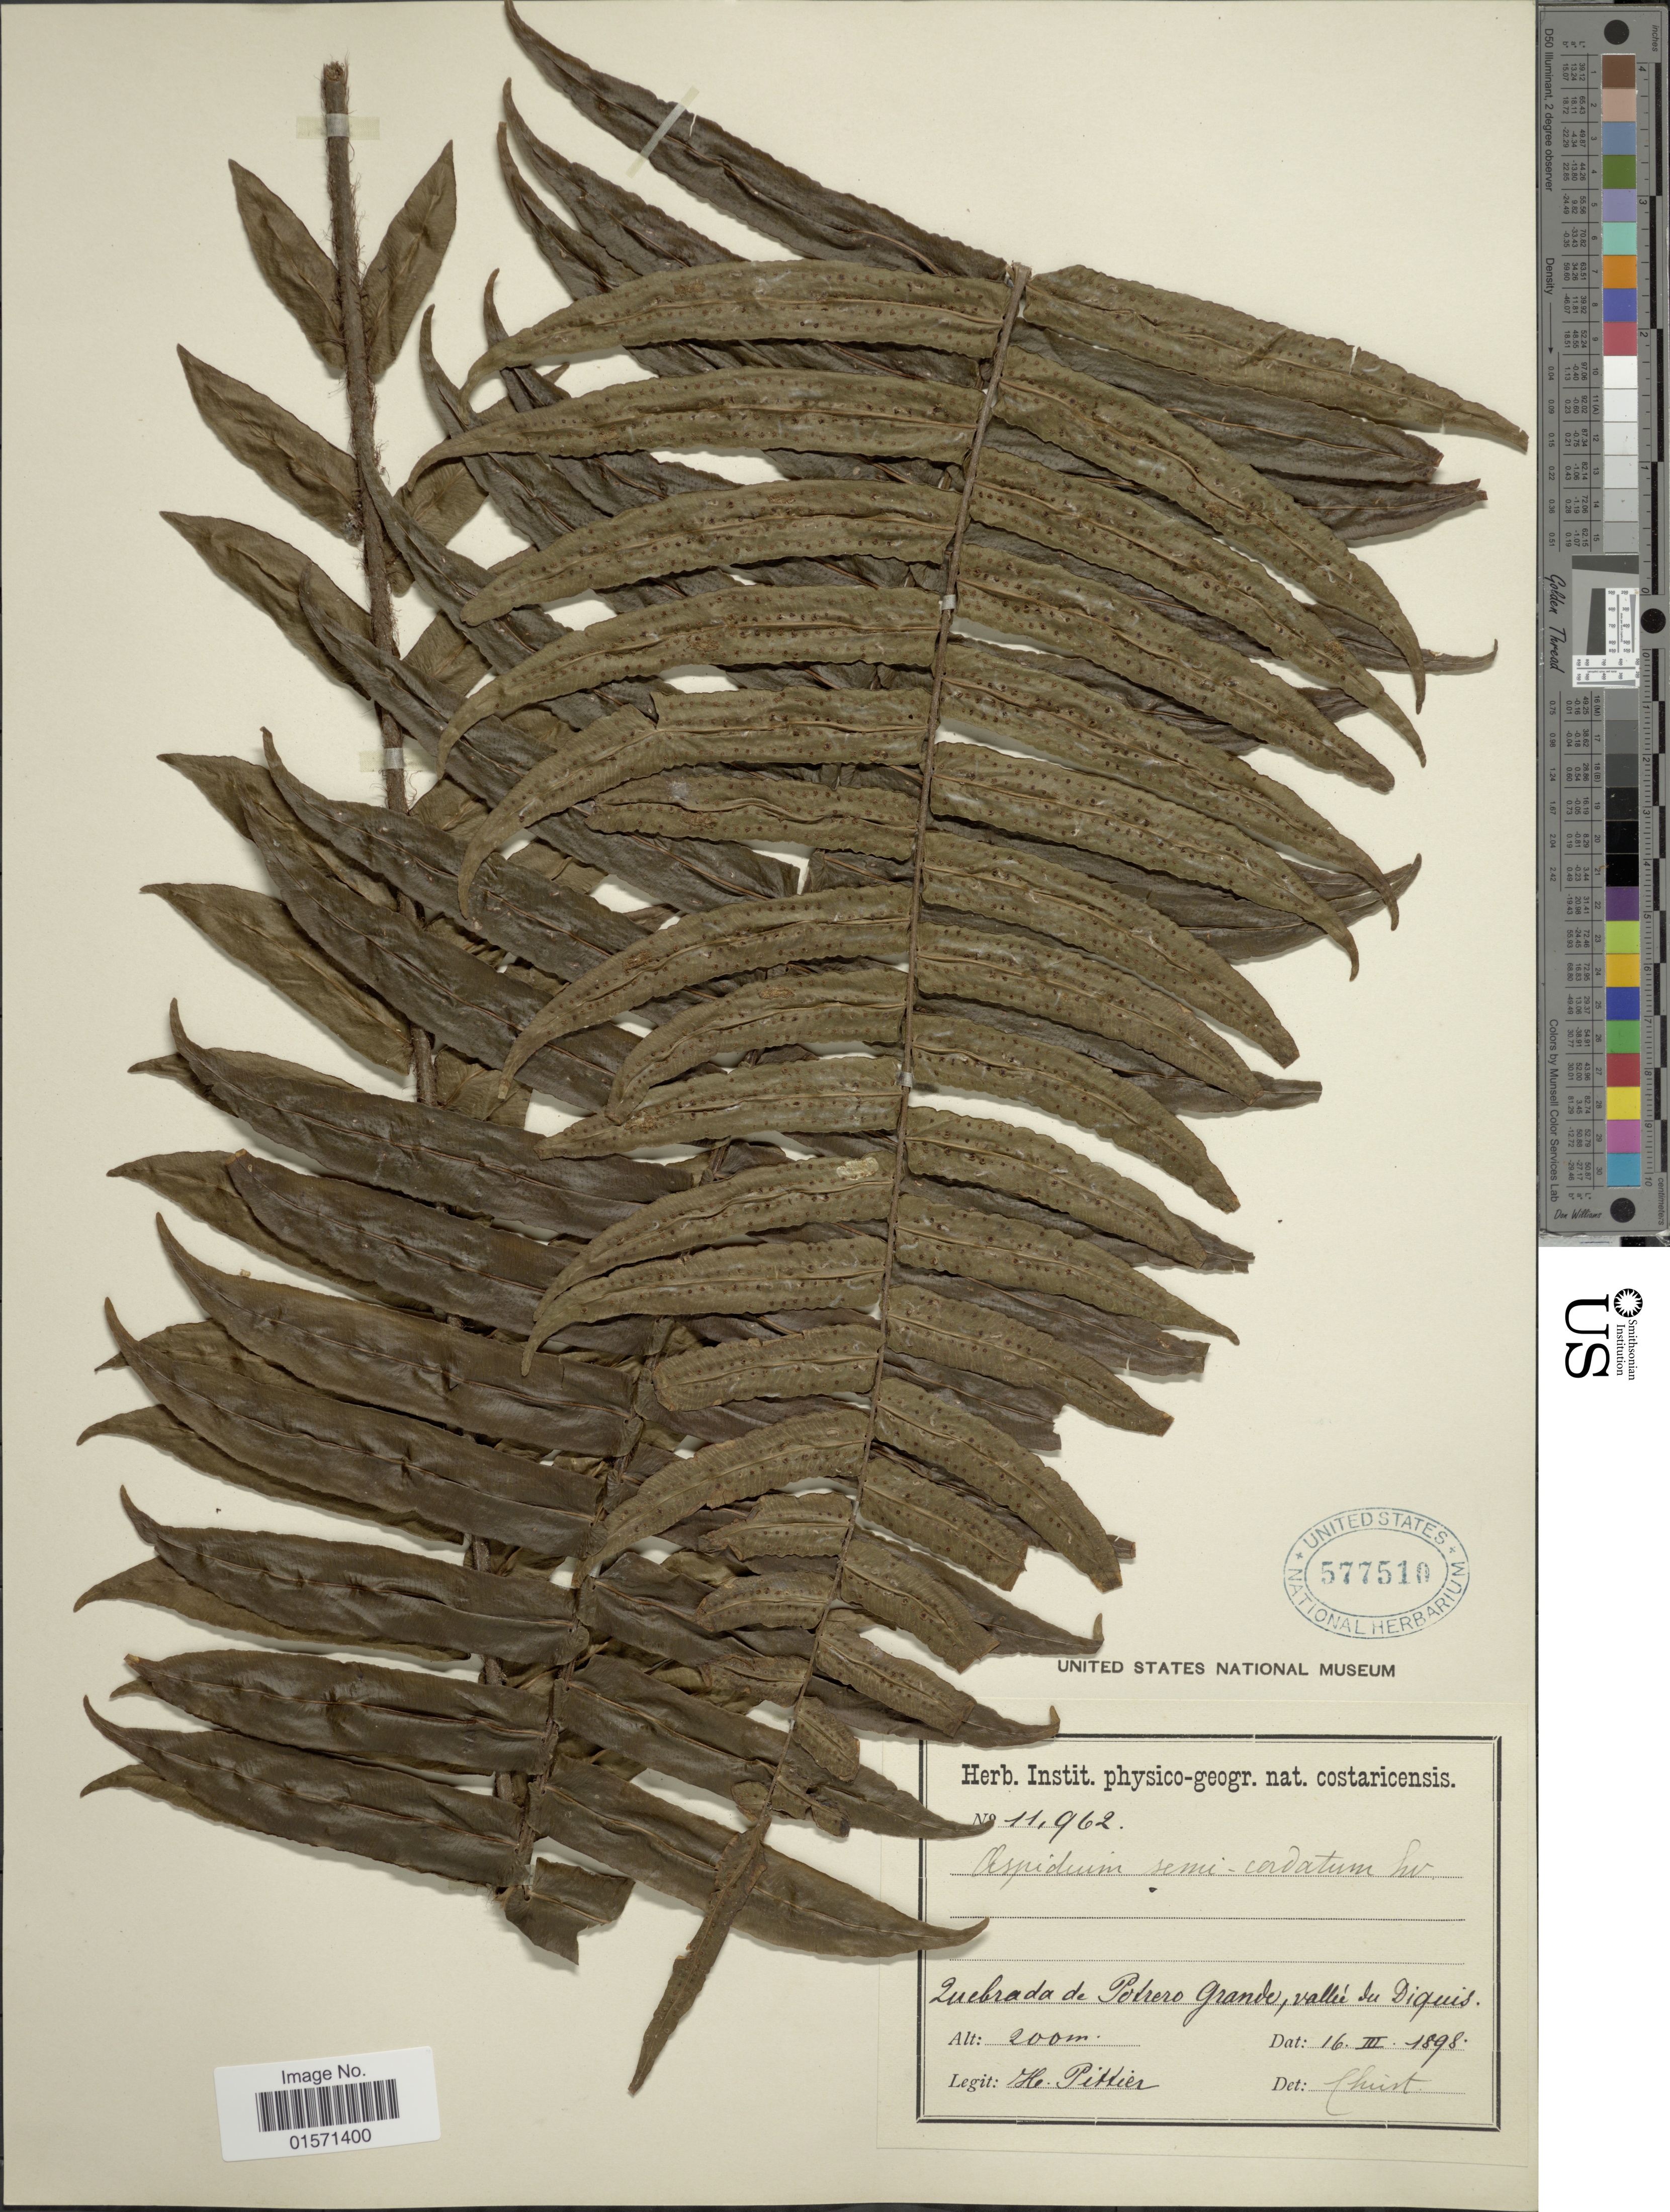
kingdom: Plantae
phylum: Tracheophyta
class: Polypodiopsida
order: Polypodiales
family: Lomariopsidaceae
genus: Cyclopeltis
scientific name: Cyclopeltis semicordata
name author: (Sw.) J. Sm.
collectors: H. F. Pittier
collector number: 11962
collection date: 1898-03-16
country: Costa Rica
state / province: Puntarenas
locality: Quebrada de Potrero Grande, vallee du Diquis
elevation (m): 200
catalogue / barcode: US 577510